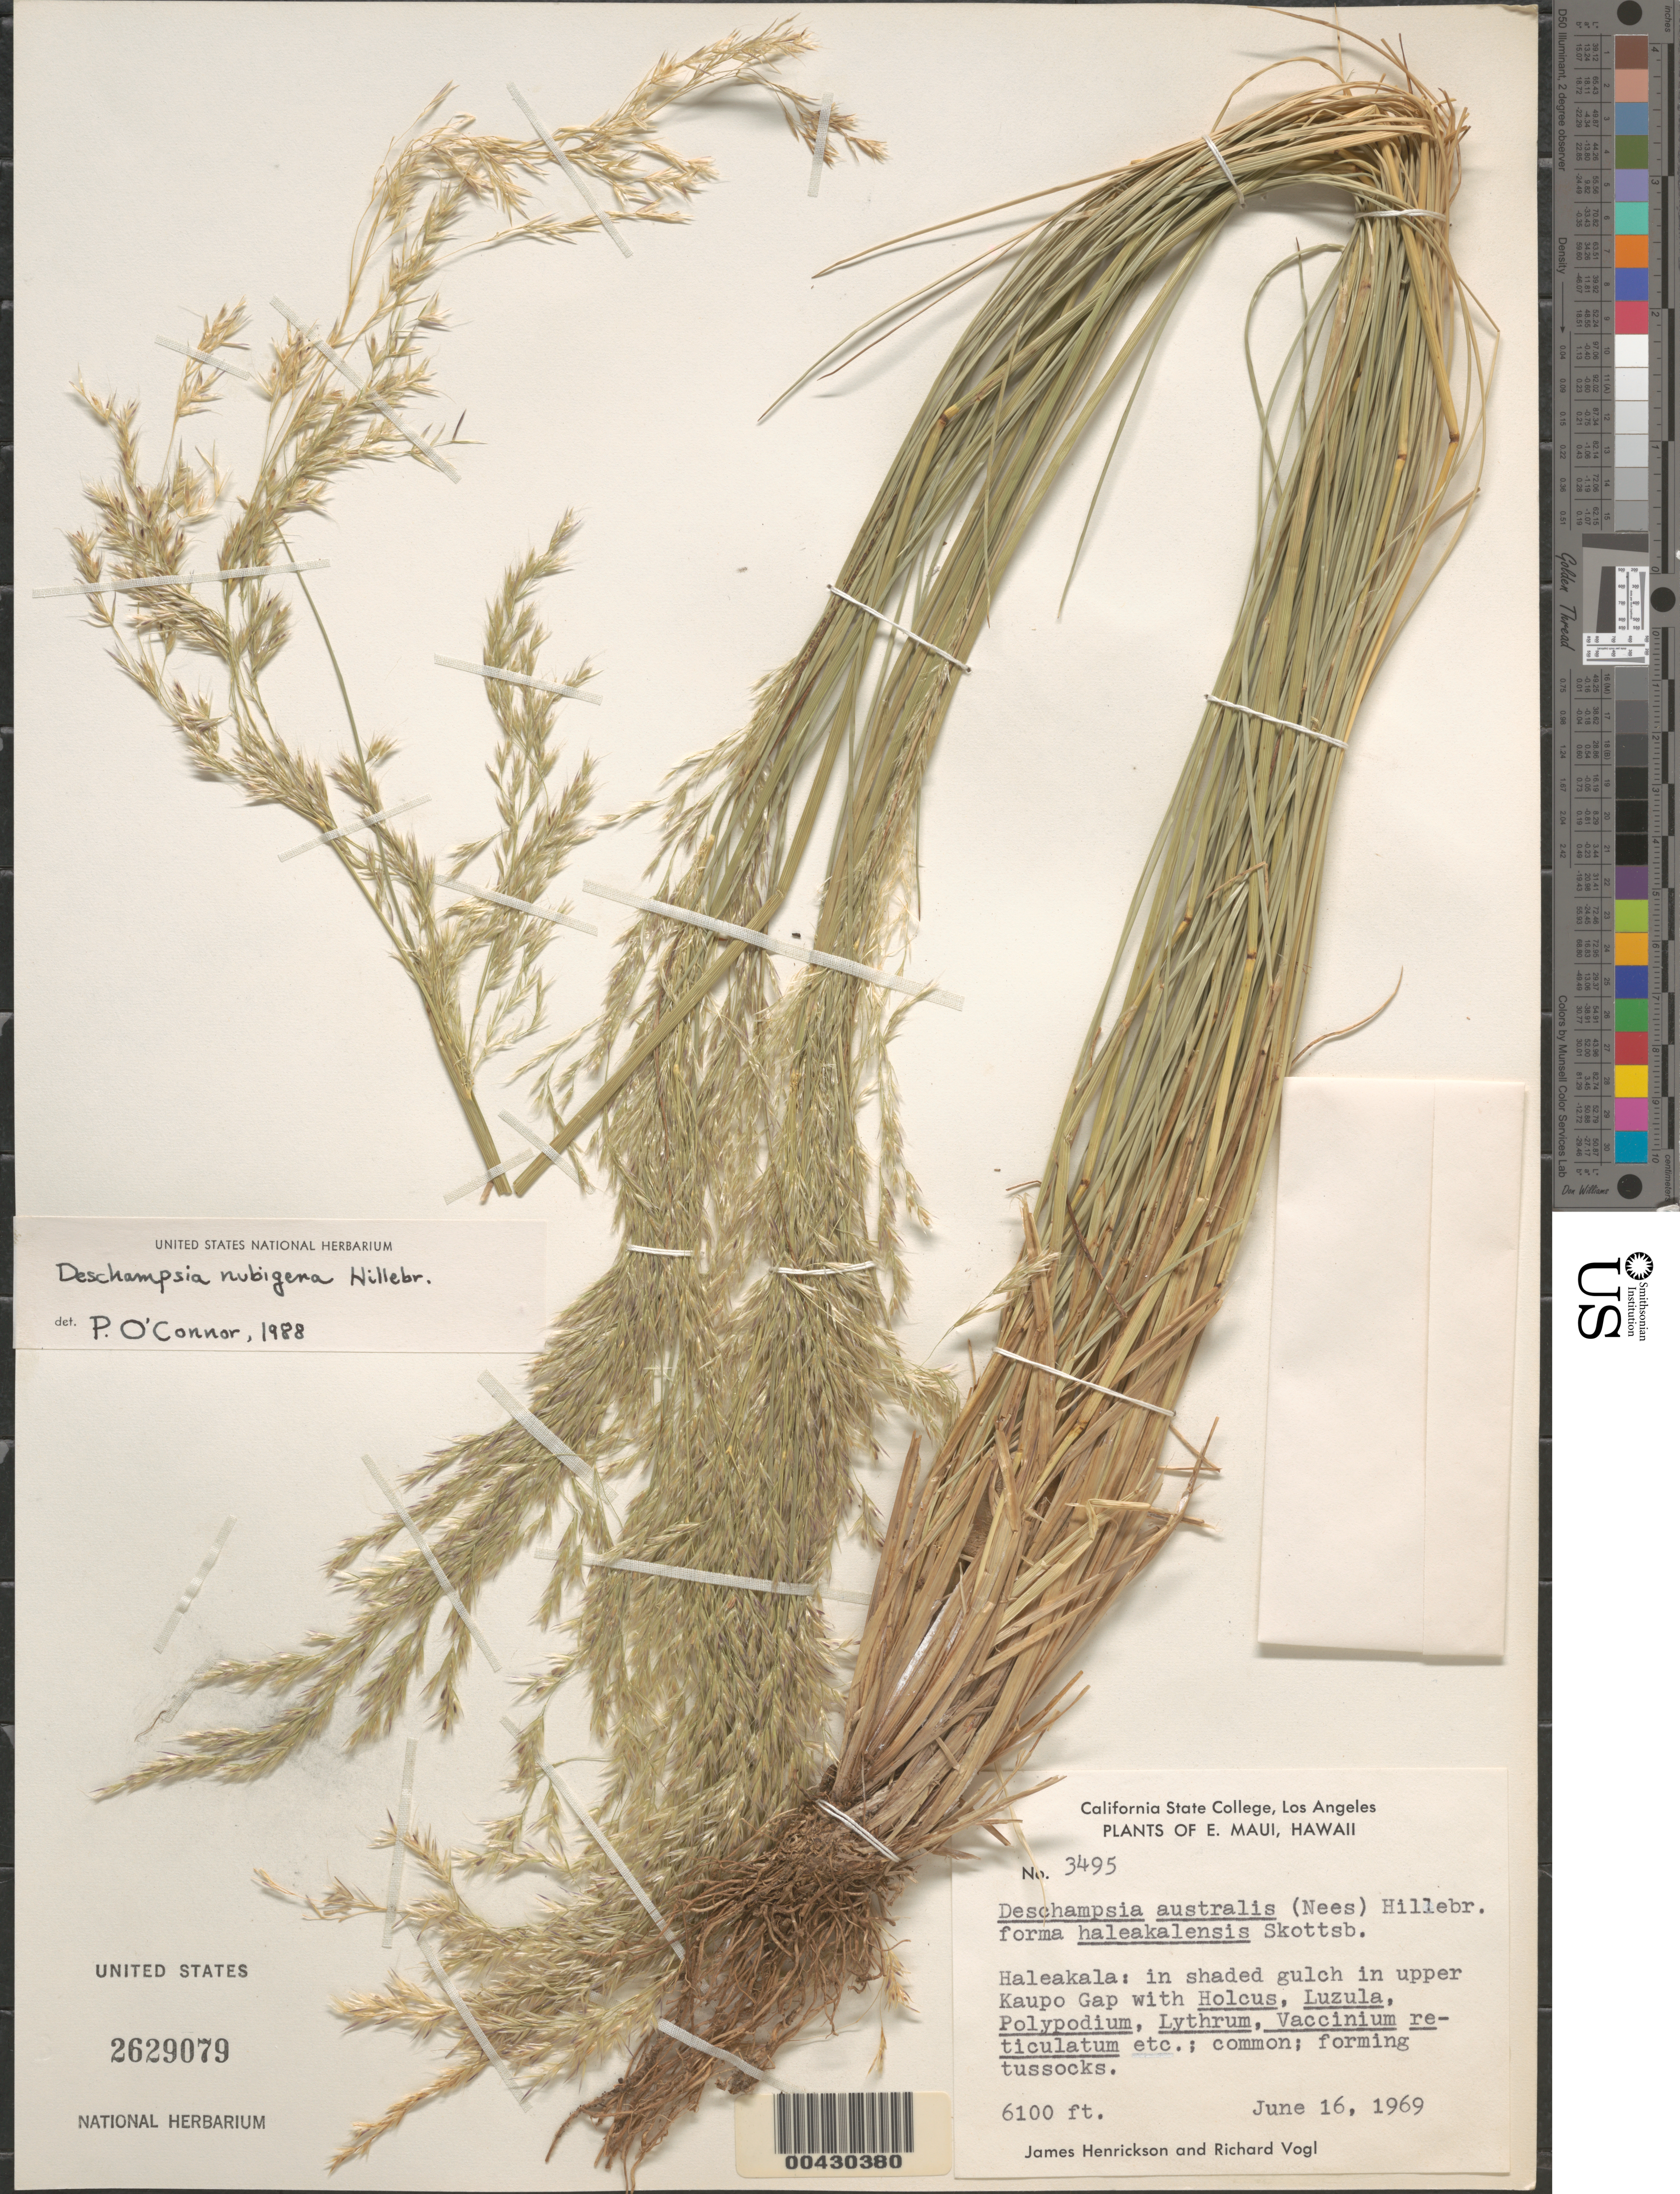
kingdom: Plantae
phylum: Tracheophyta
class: Liliopsida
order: Poales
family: Poaceae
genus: Deschampsia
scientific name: Deschampsia nubigena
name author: Hillebr.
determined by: O'Connor, P.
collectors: J. S. Henrickson & R. Vogl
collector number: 3495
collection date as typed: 16 Jun 1969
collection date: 1969-06-16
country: United States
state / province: Hawaii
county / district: Maui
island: Maui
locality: Haleakala, gulch in upper Kaupo Gap, E Maui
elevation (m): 1859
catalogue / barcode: US 2629079